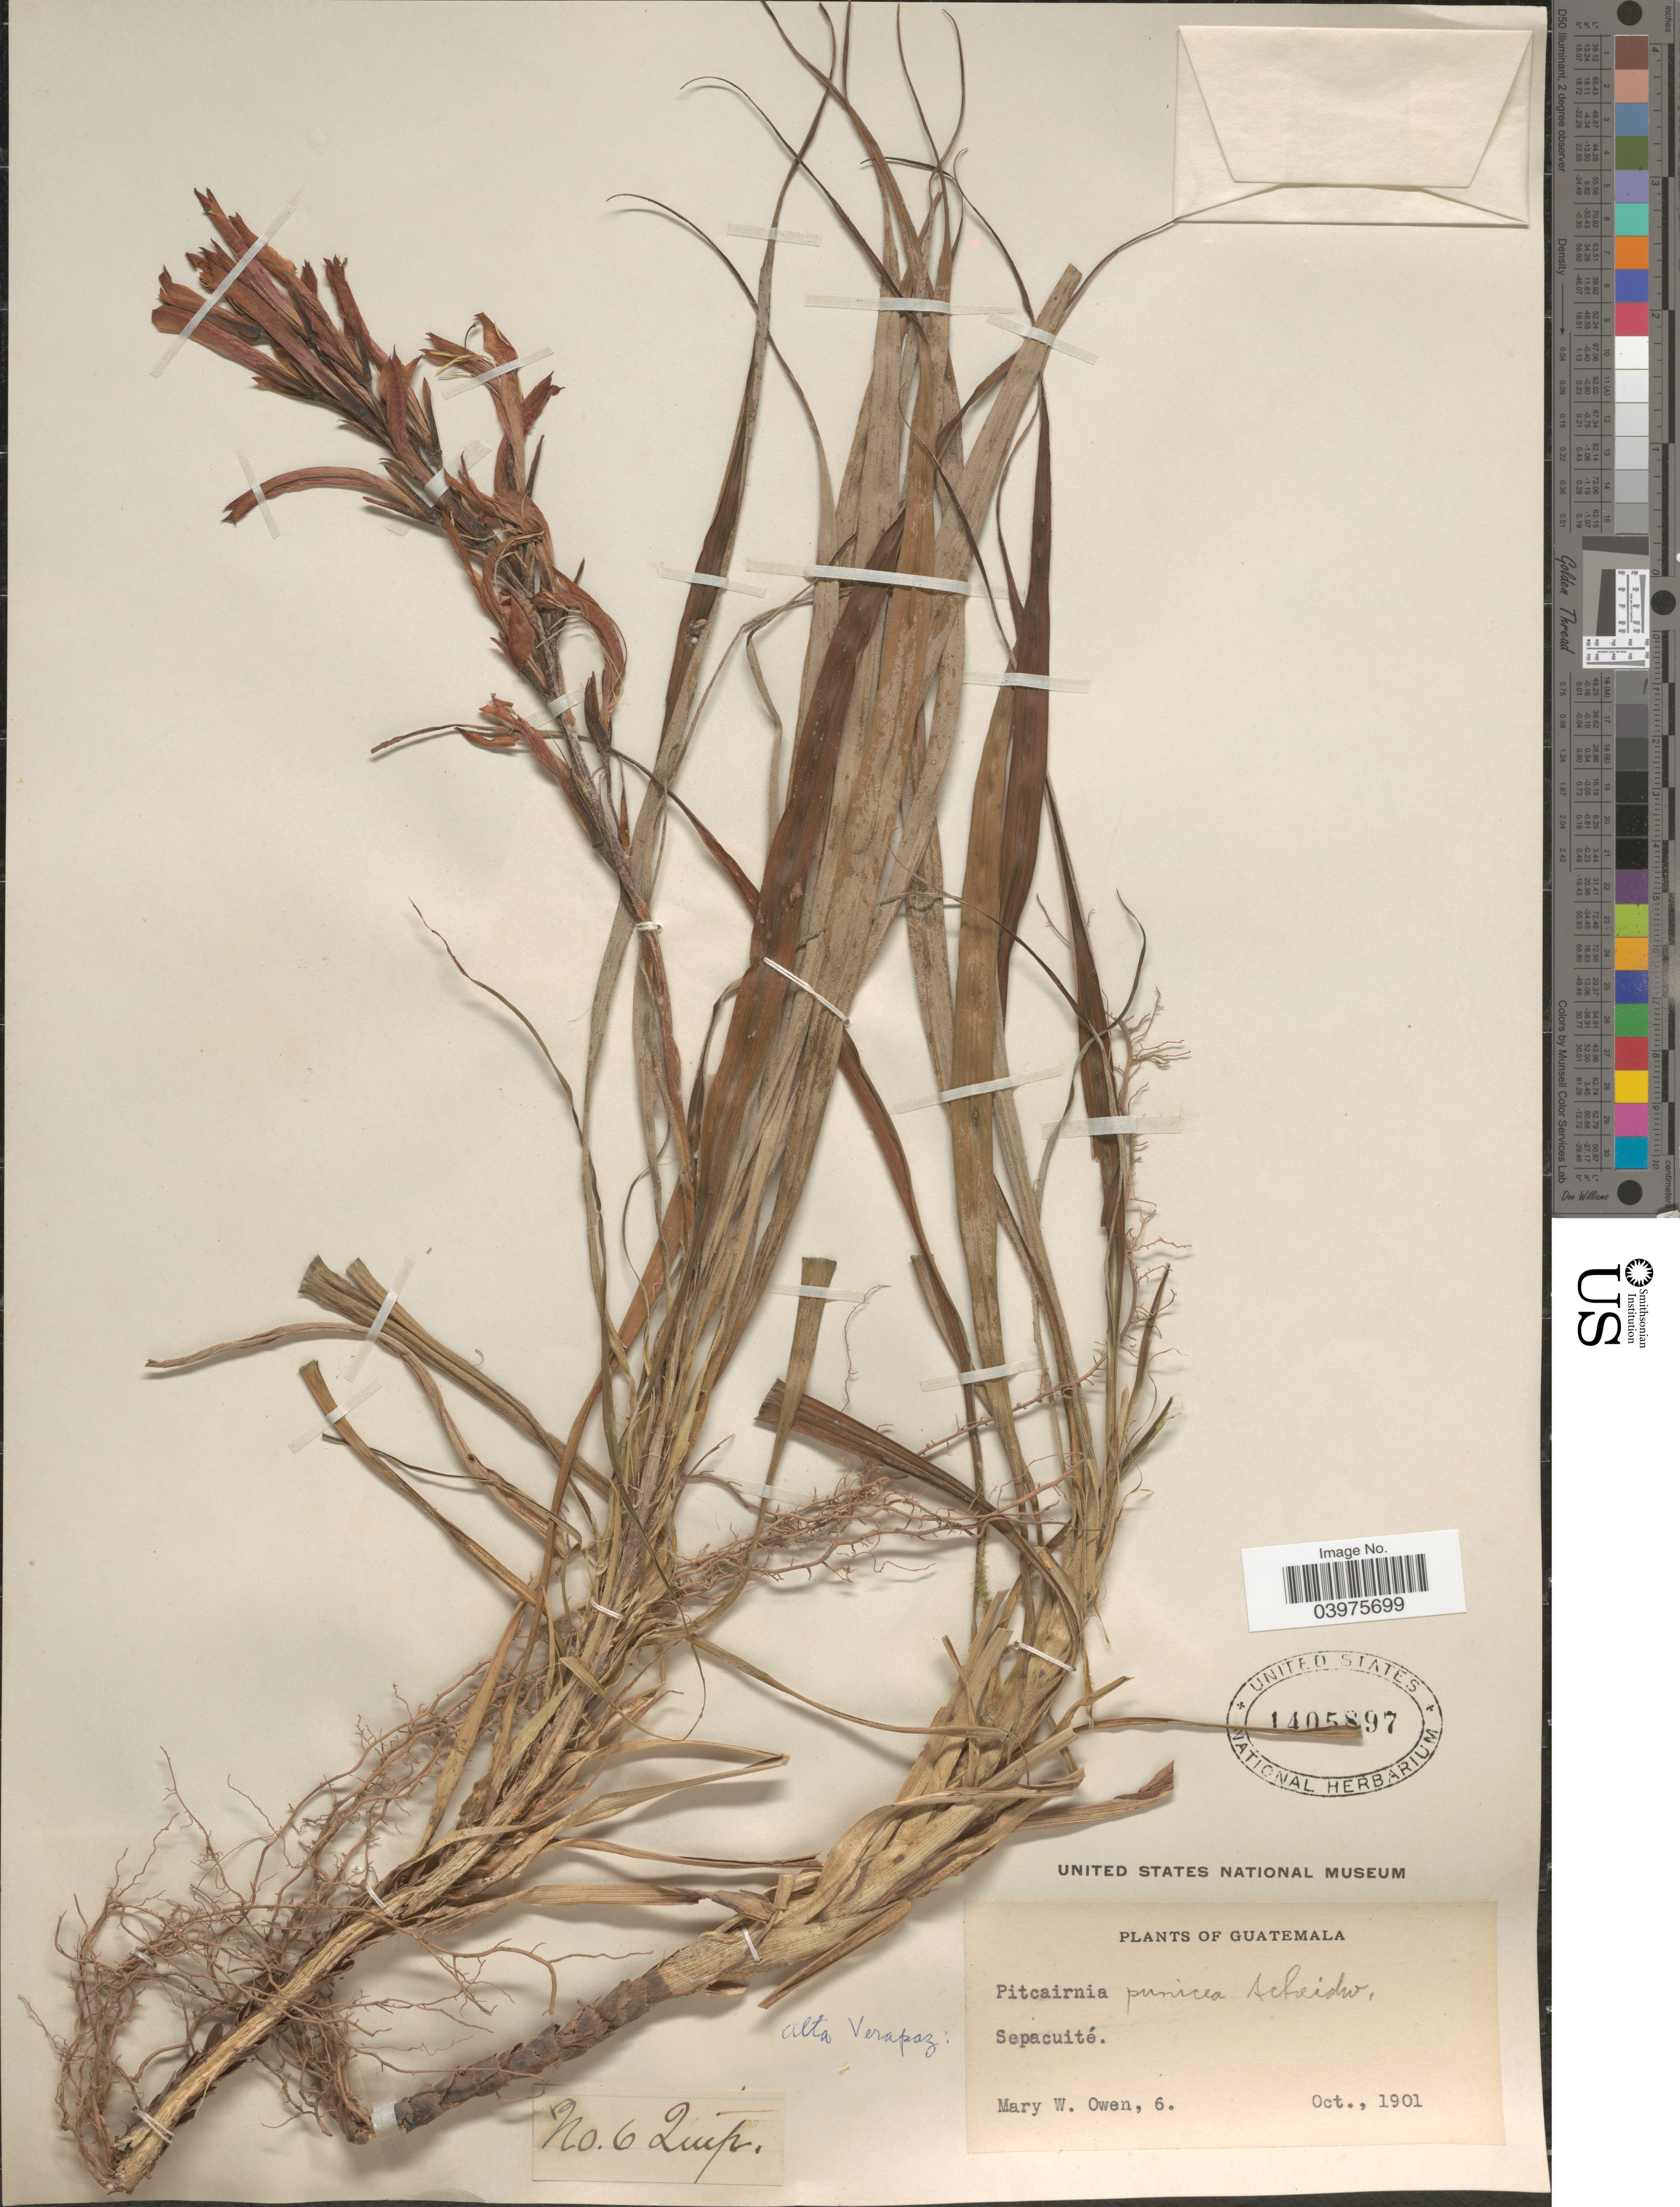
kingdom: Plantae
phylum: Tracheophyta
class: Liliopsida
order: Poales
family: Bromeliaceae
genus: Pitcairnia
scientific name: Pitcairnia punicea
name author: Scheidw.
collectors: M. W. Owen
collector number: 6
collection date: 1901-10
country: Guatemala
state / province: Alta Verapaz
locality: Sepacuité.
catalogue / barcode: US 1405897